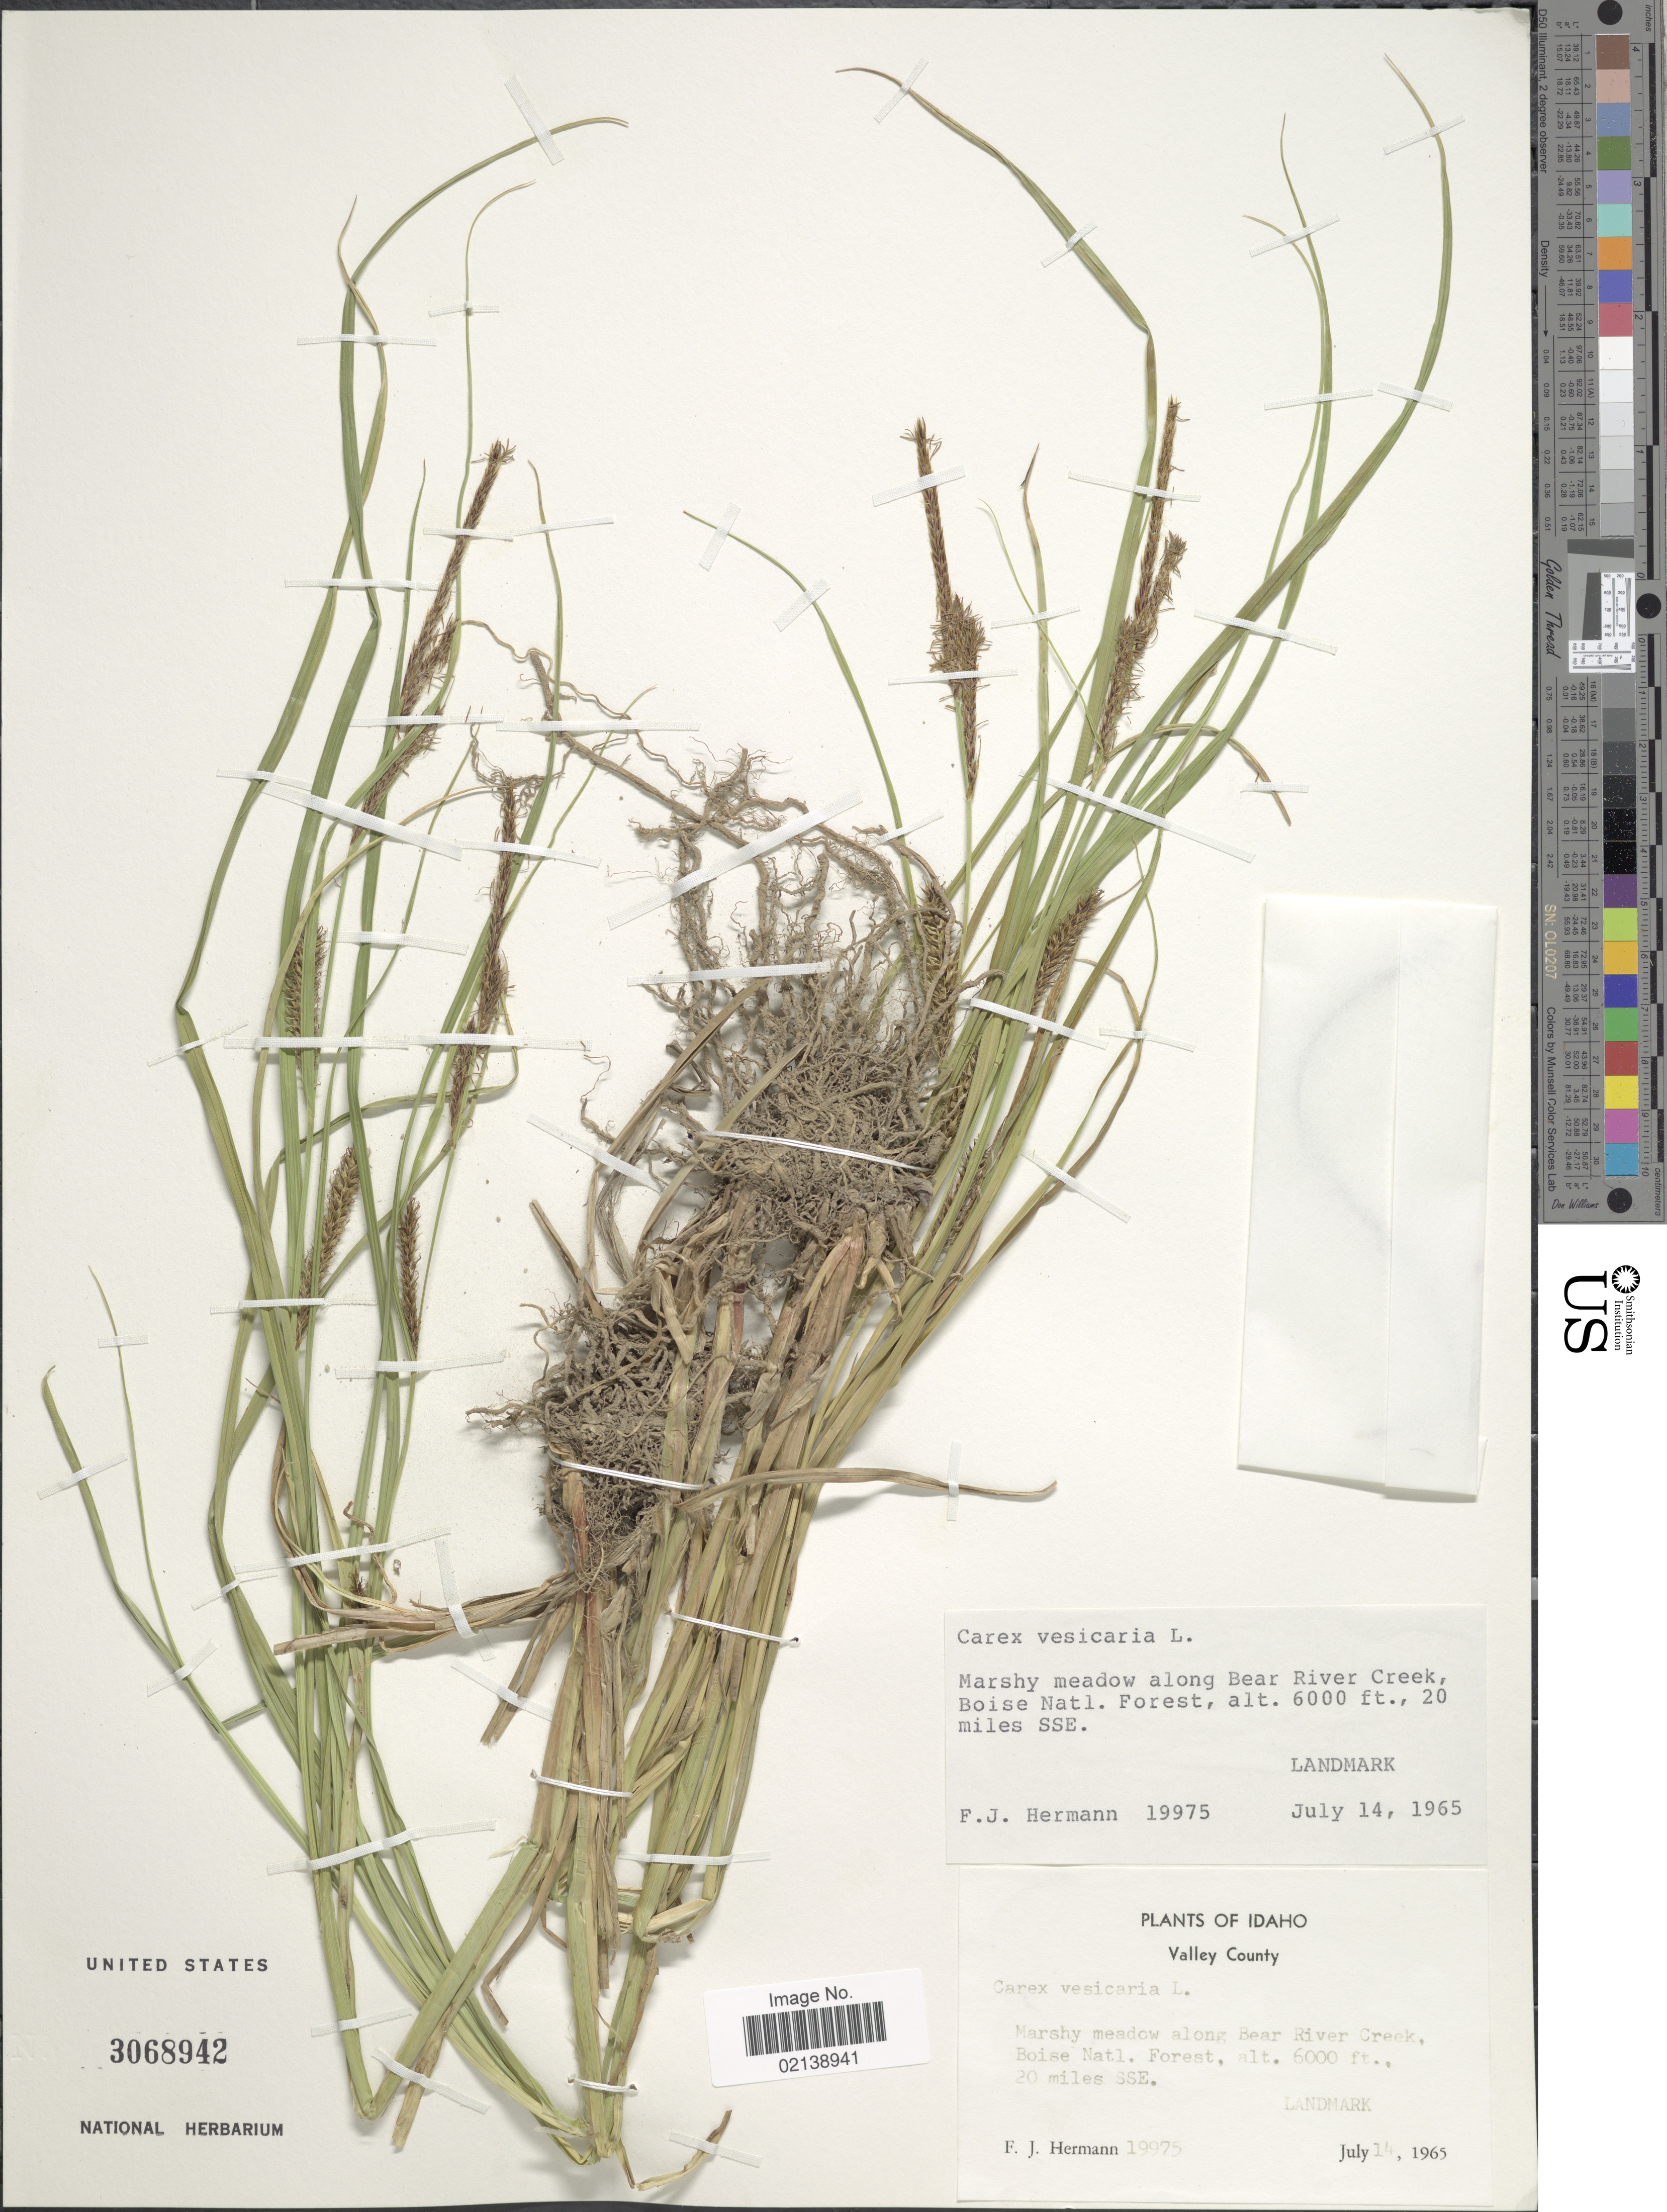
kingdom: Plantae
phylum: Tracheophyta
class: Liliopsida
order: Poales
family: Cyperaceae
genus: Carex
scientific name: Carex vesicaria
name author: L.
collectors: F. J. Hermann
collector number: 19975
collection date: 1965-07-14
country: United States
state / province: Idaho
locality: Valley County, Marshy meadow along Bear River Creek, Boise Natl. Forest., 20 miles SSE. Landmark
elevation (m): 1829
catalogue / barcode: US 3068942